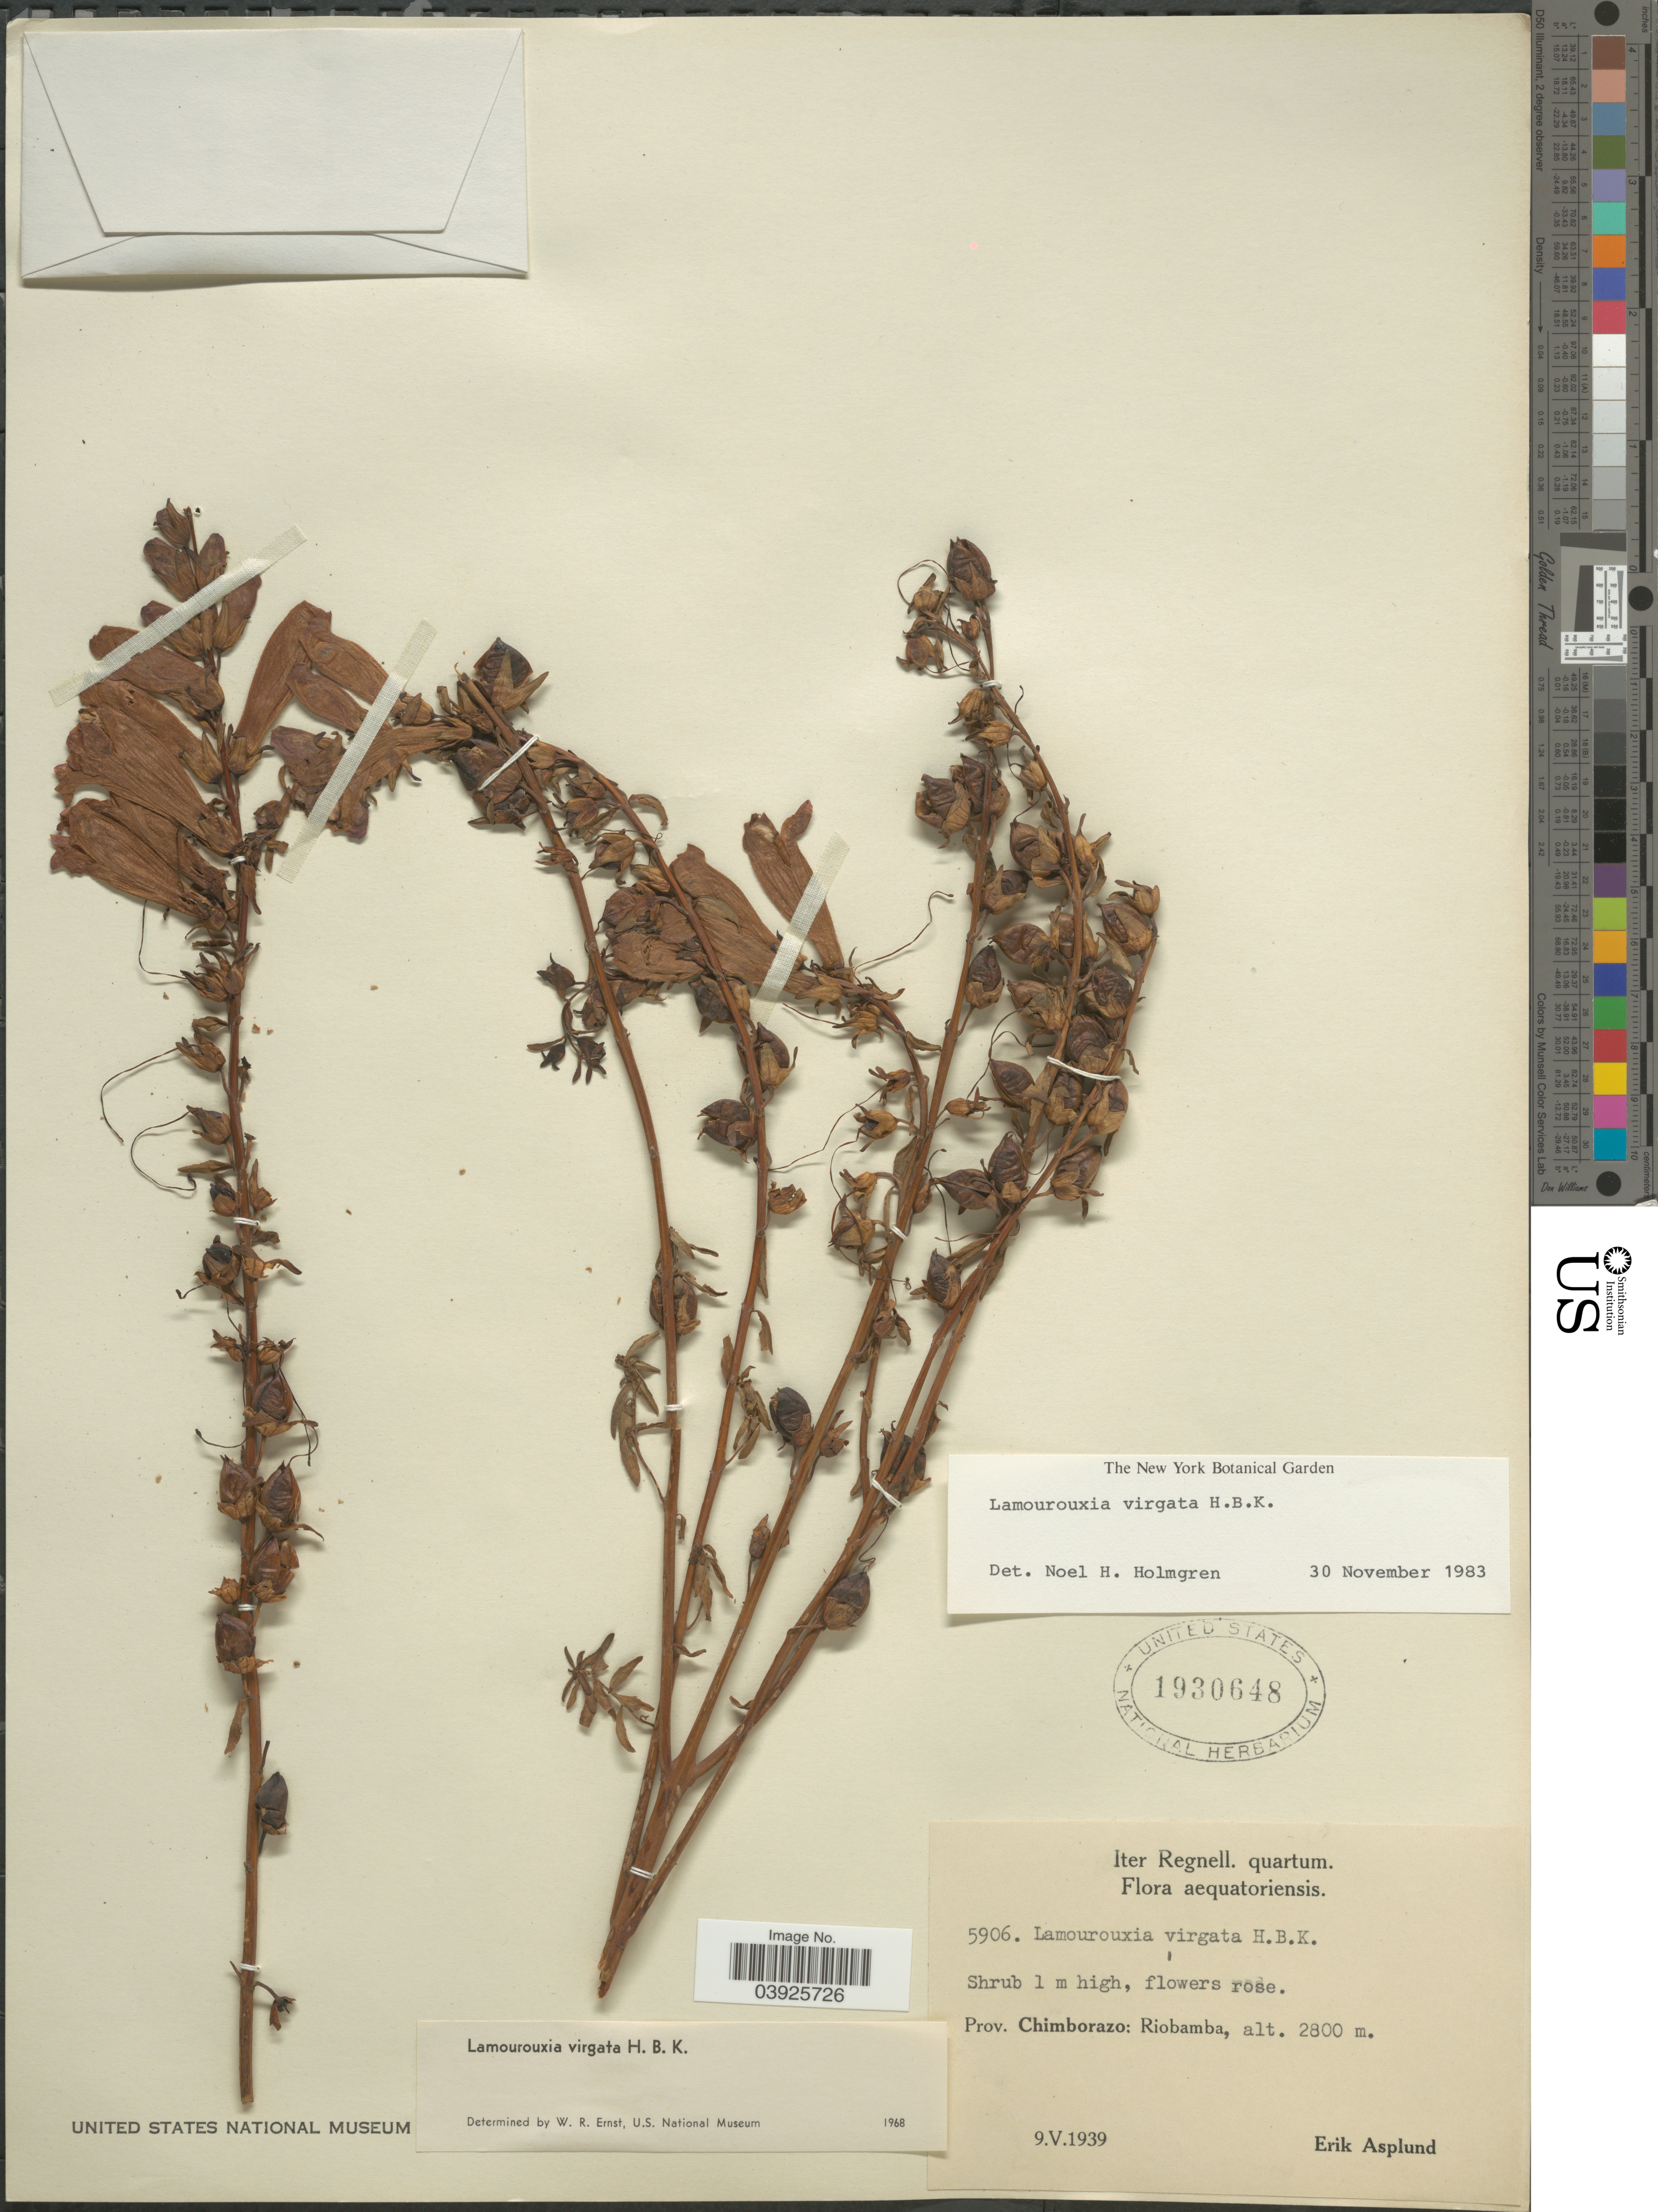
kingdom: Plantae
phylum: Tracheophyta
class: Magnoliopsida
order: Lamiales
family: Orobanchaceae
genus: Lamourouxia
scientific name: Lamourouxia virgata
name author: Kunth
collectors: E. Asplund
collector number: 5906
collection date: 1939-05-09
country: Ecuador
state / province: Chimborazo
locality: Riobamba.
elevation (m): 2800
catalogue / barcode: US 1930648